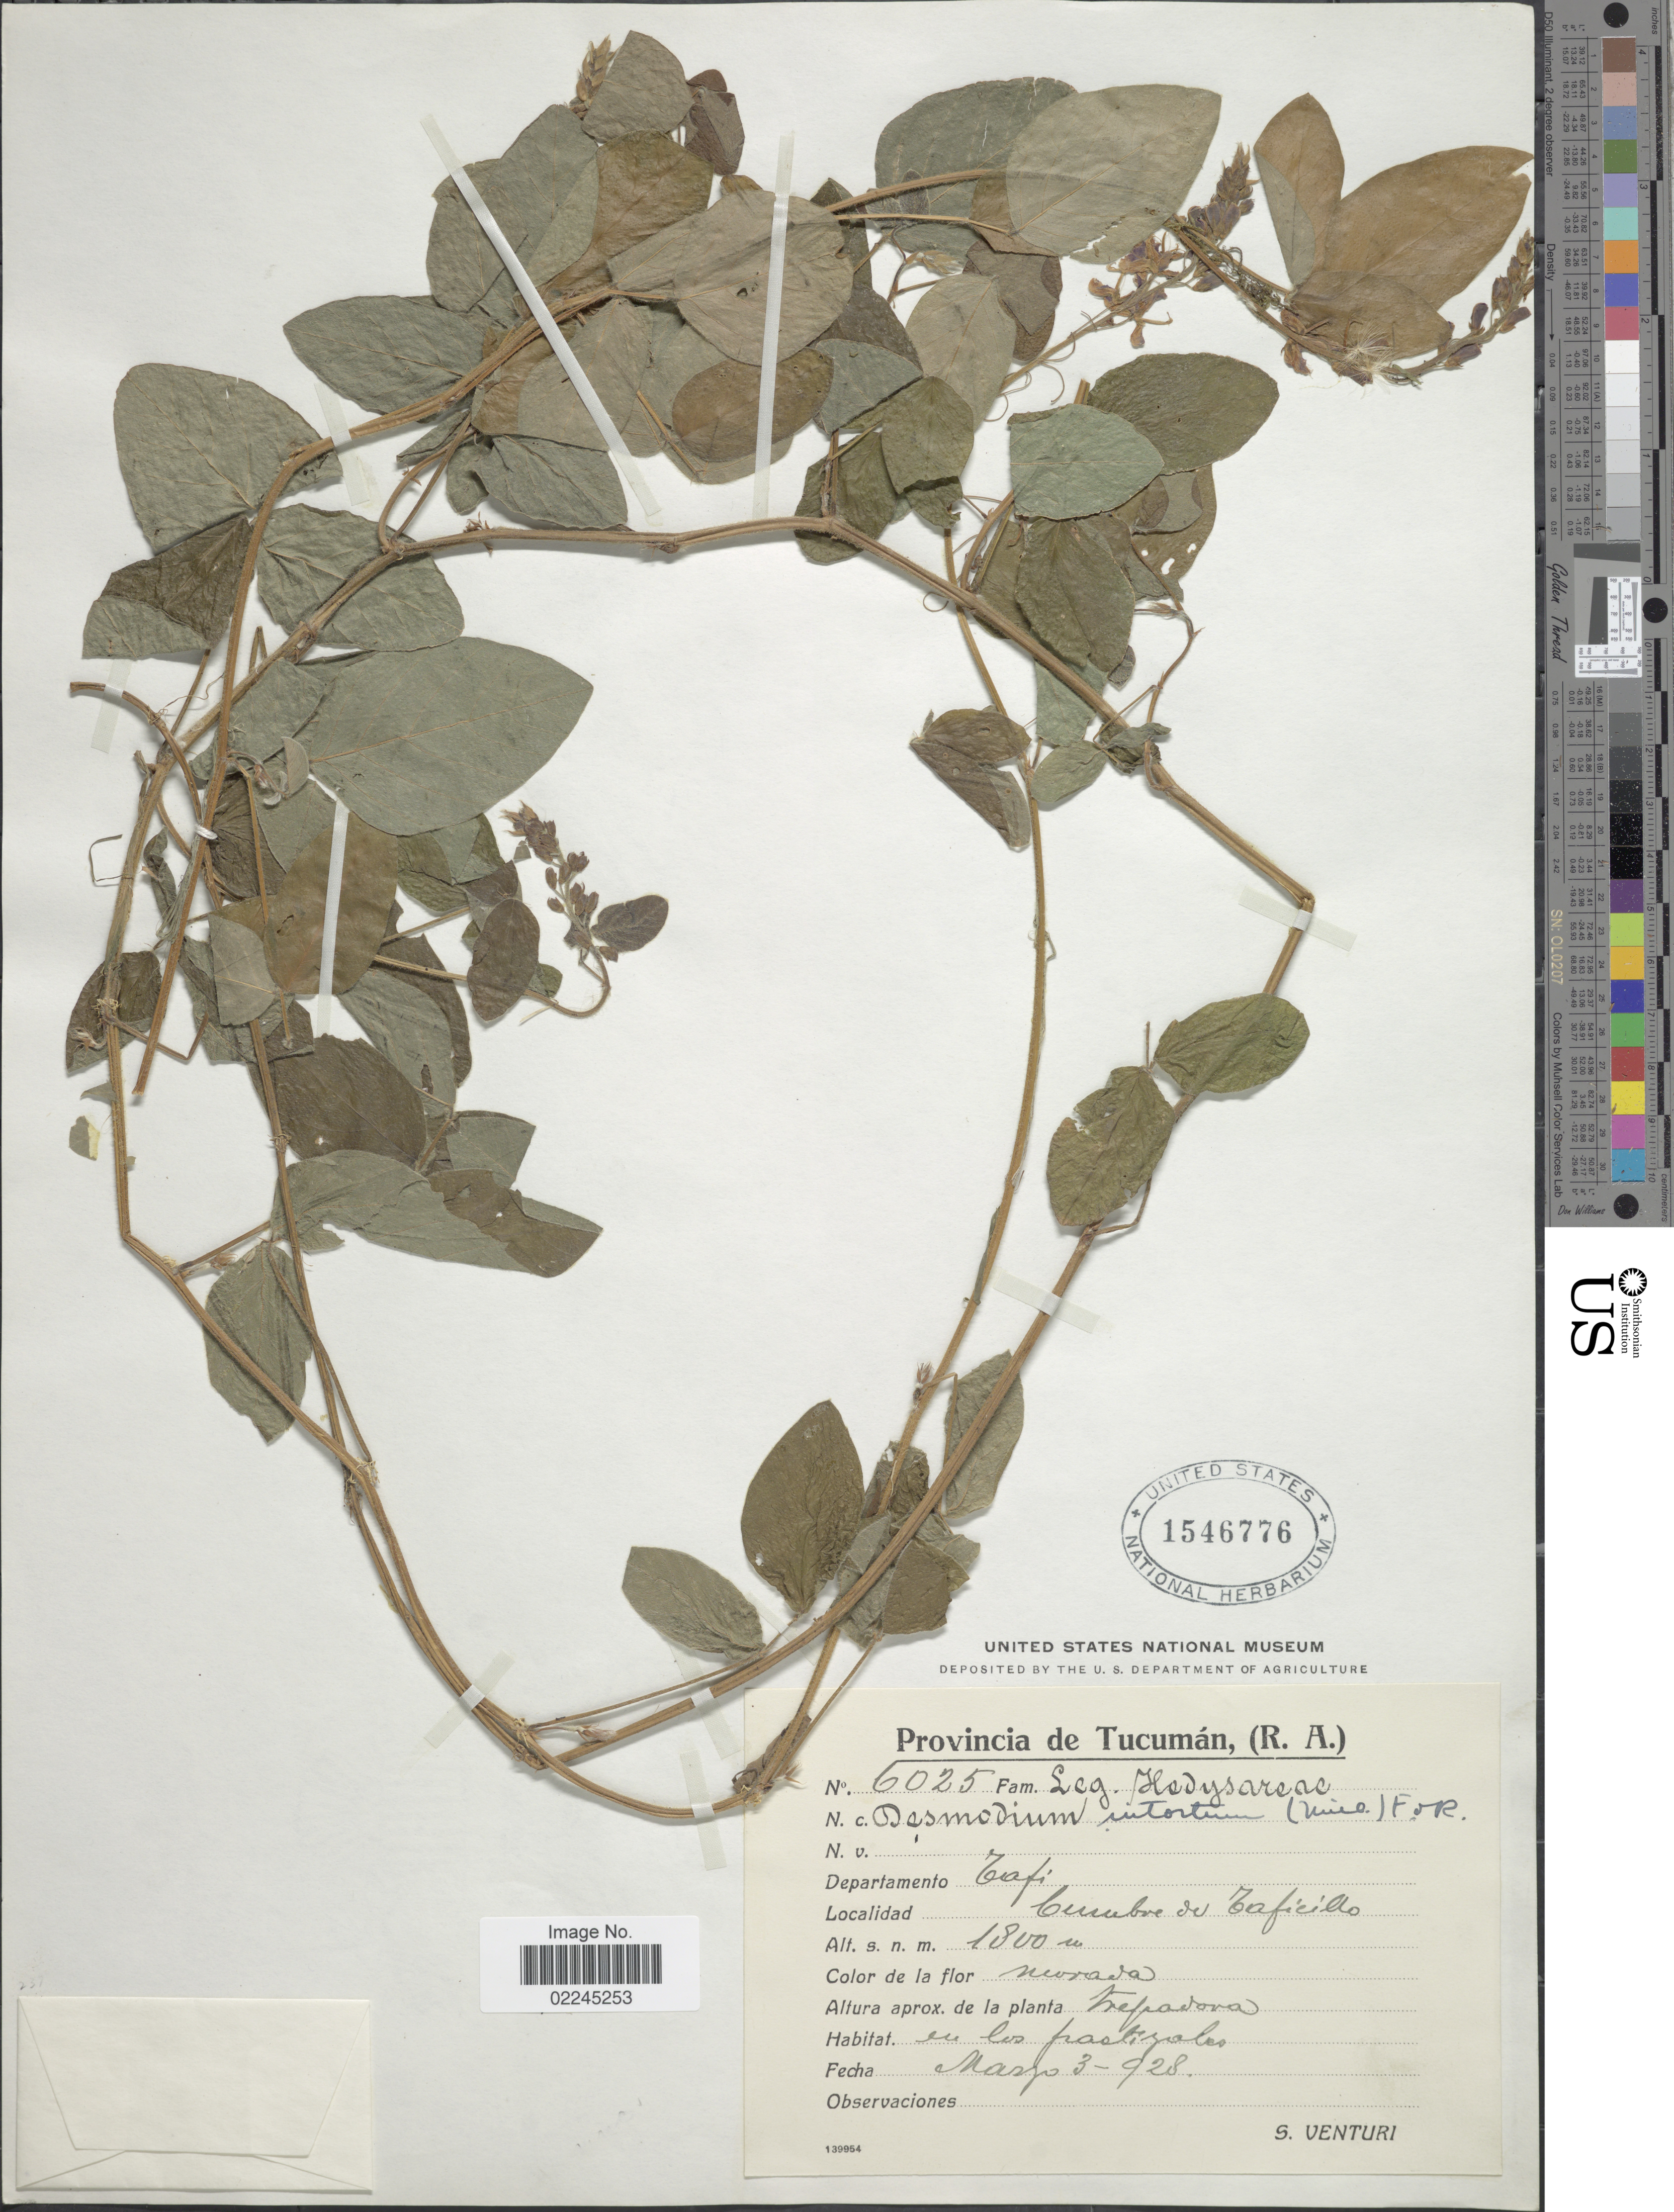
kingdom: Plantae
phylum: Tracheophyta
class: Magnoliopsida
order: Fabales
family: Fabaceae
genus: Desmodium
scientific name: Desmodium intortum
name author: (Mill.) Urb.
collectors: S. Venturi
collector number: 6025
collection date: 1928-03-03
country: Argentina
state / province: Tucuman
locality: Tucuman, (R.A.), Departamento Tafi, Cumbre de Caicillo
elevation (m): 1800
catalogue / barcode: US 1546776